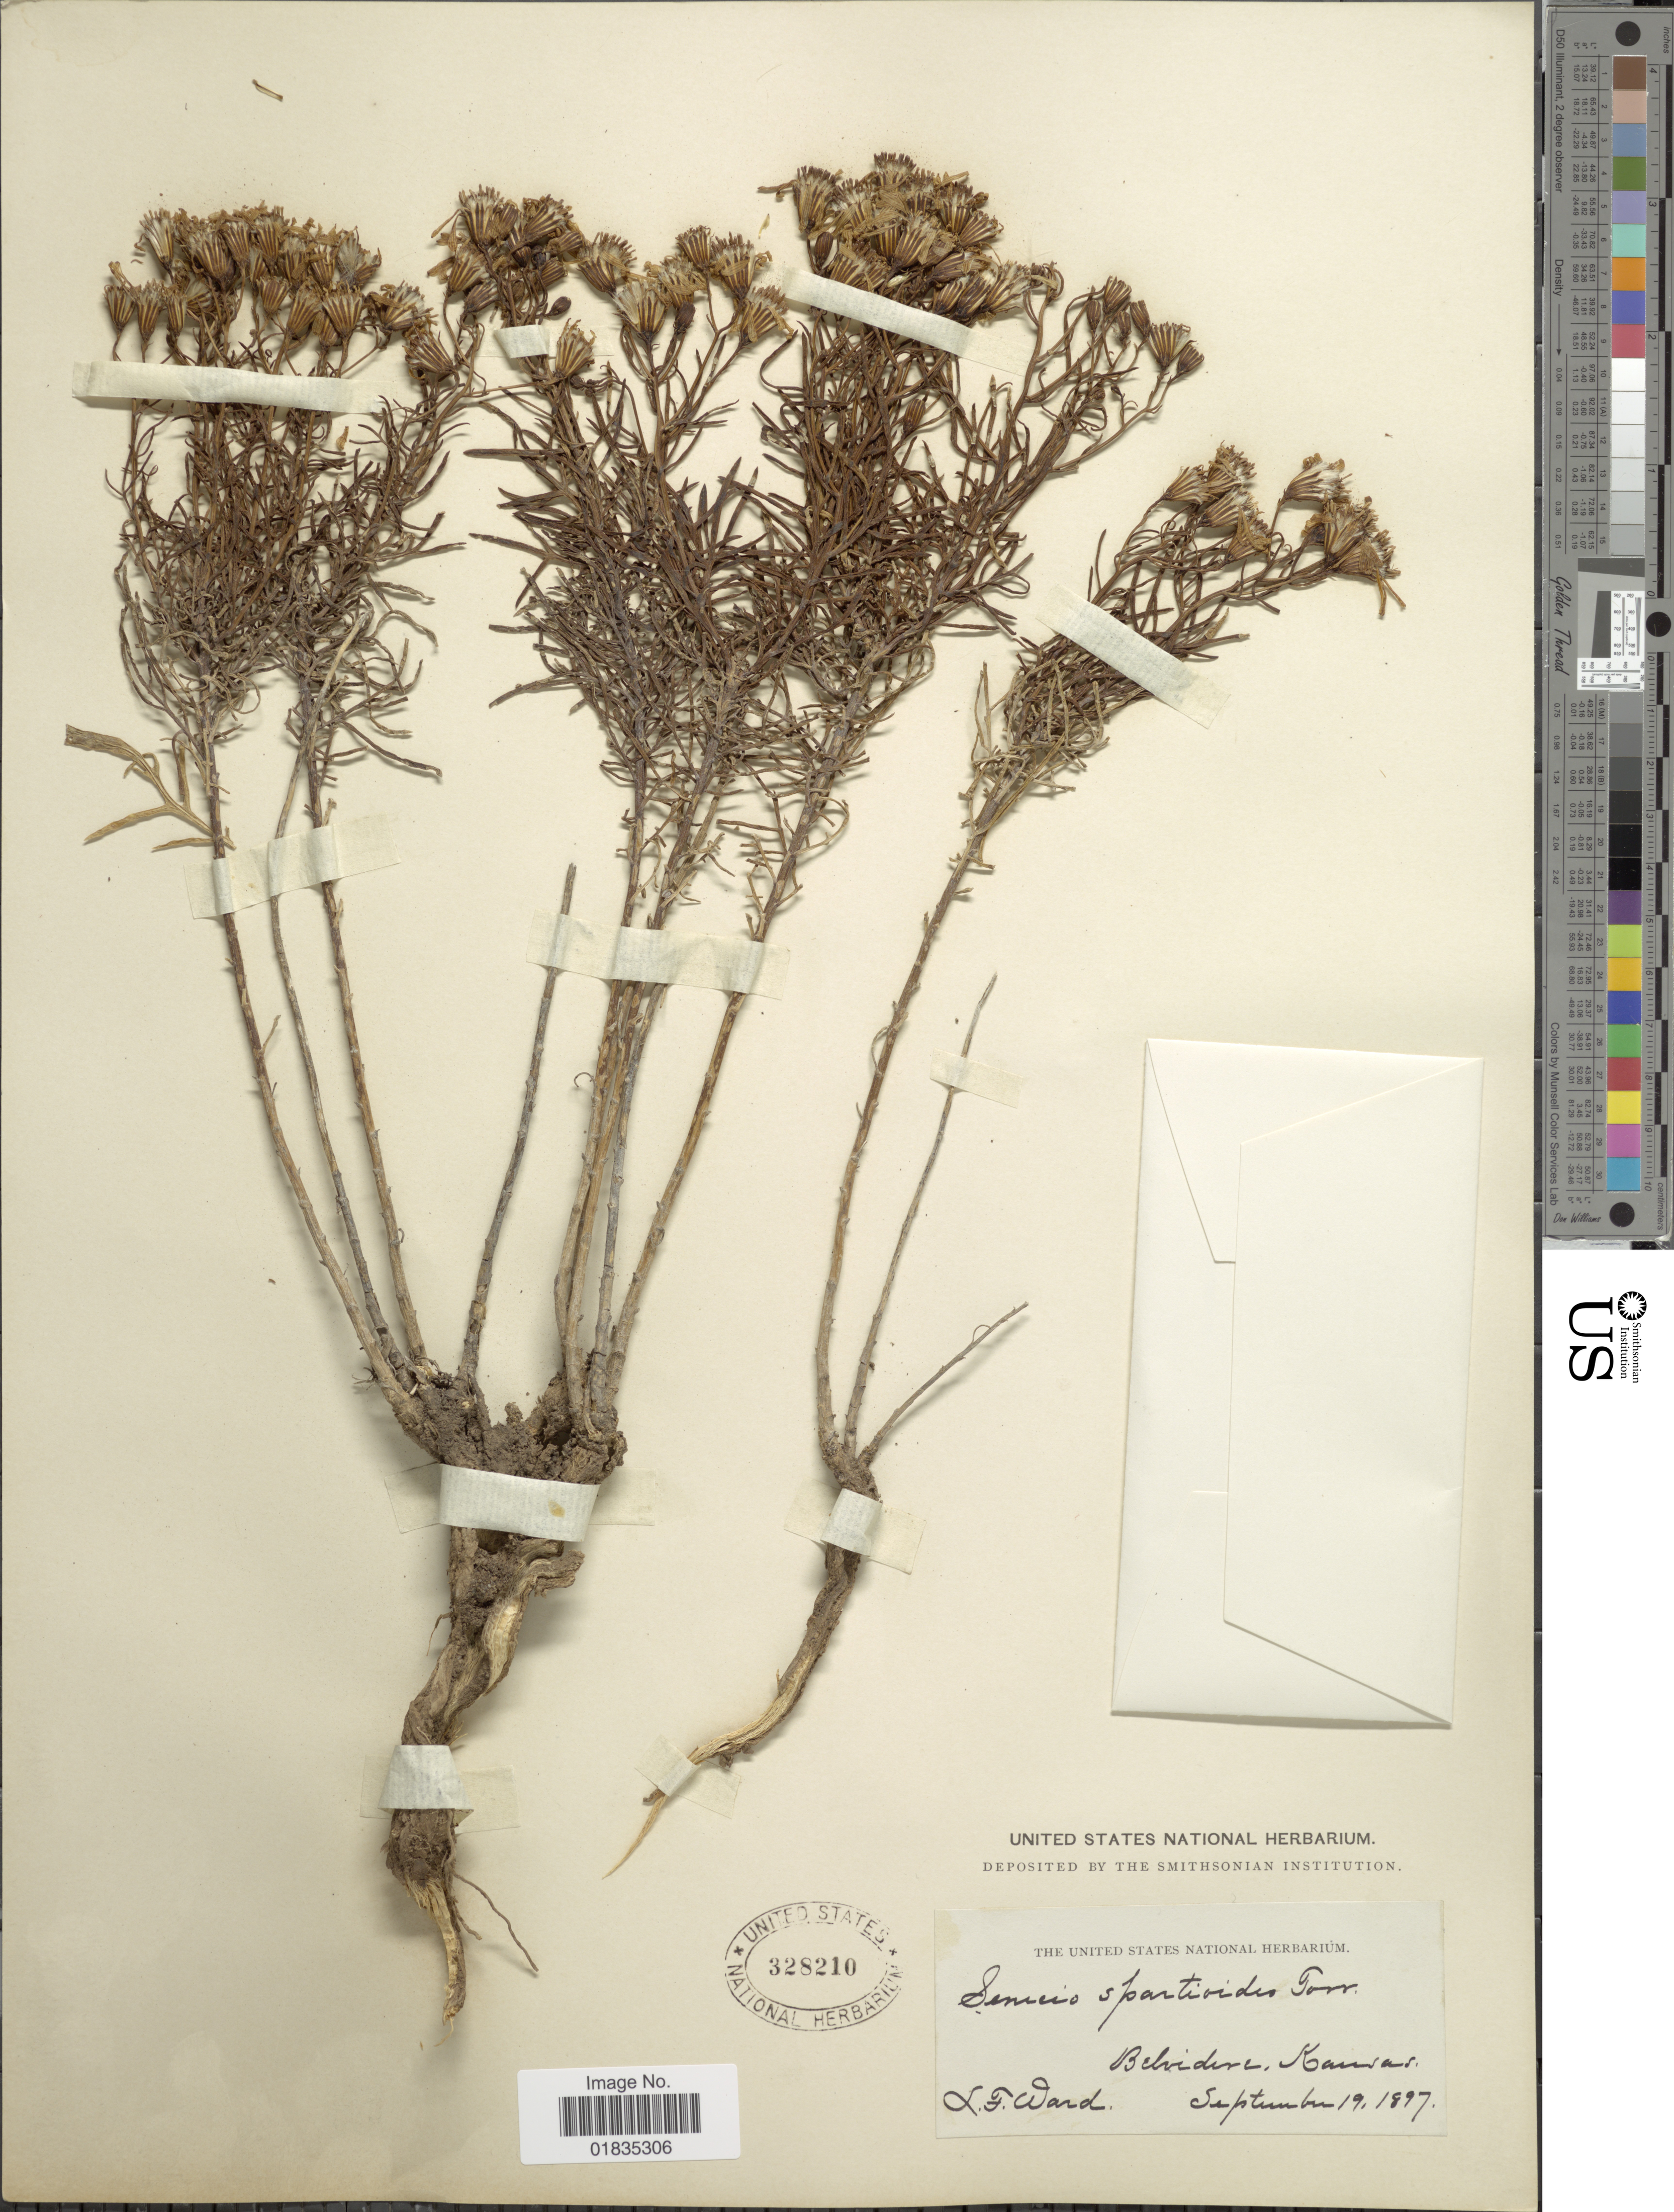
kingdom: Plantae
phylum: Tracheophyta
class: Magnoliopsida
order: Asterales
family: Asteraceae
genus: Senecio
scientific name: Senecio spartioides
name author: Torr. & A. Gray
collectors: L. Ward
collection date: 1897-09-19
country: United States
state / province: Kansas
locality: Belvidere.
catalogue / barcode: US 328210